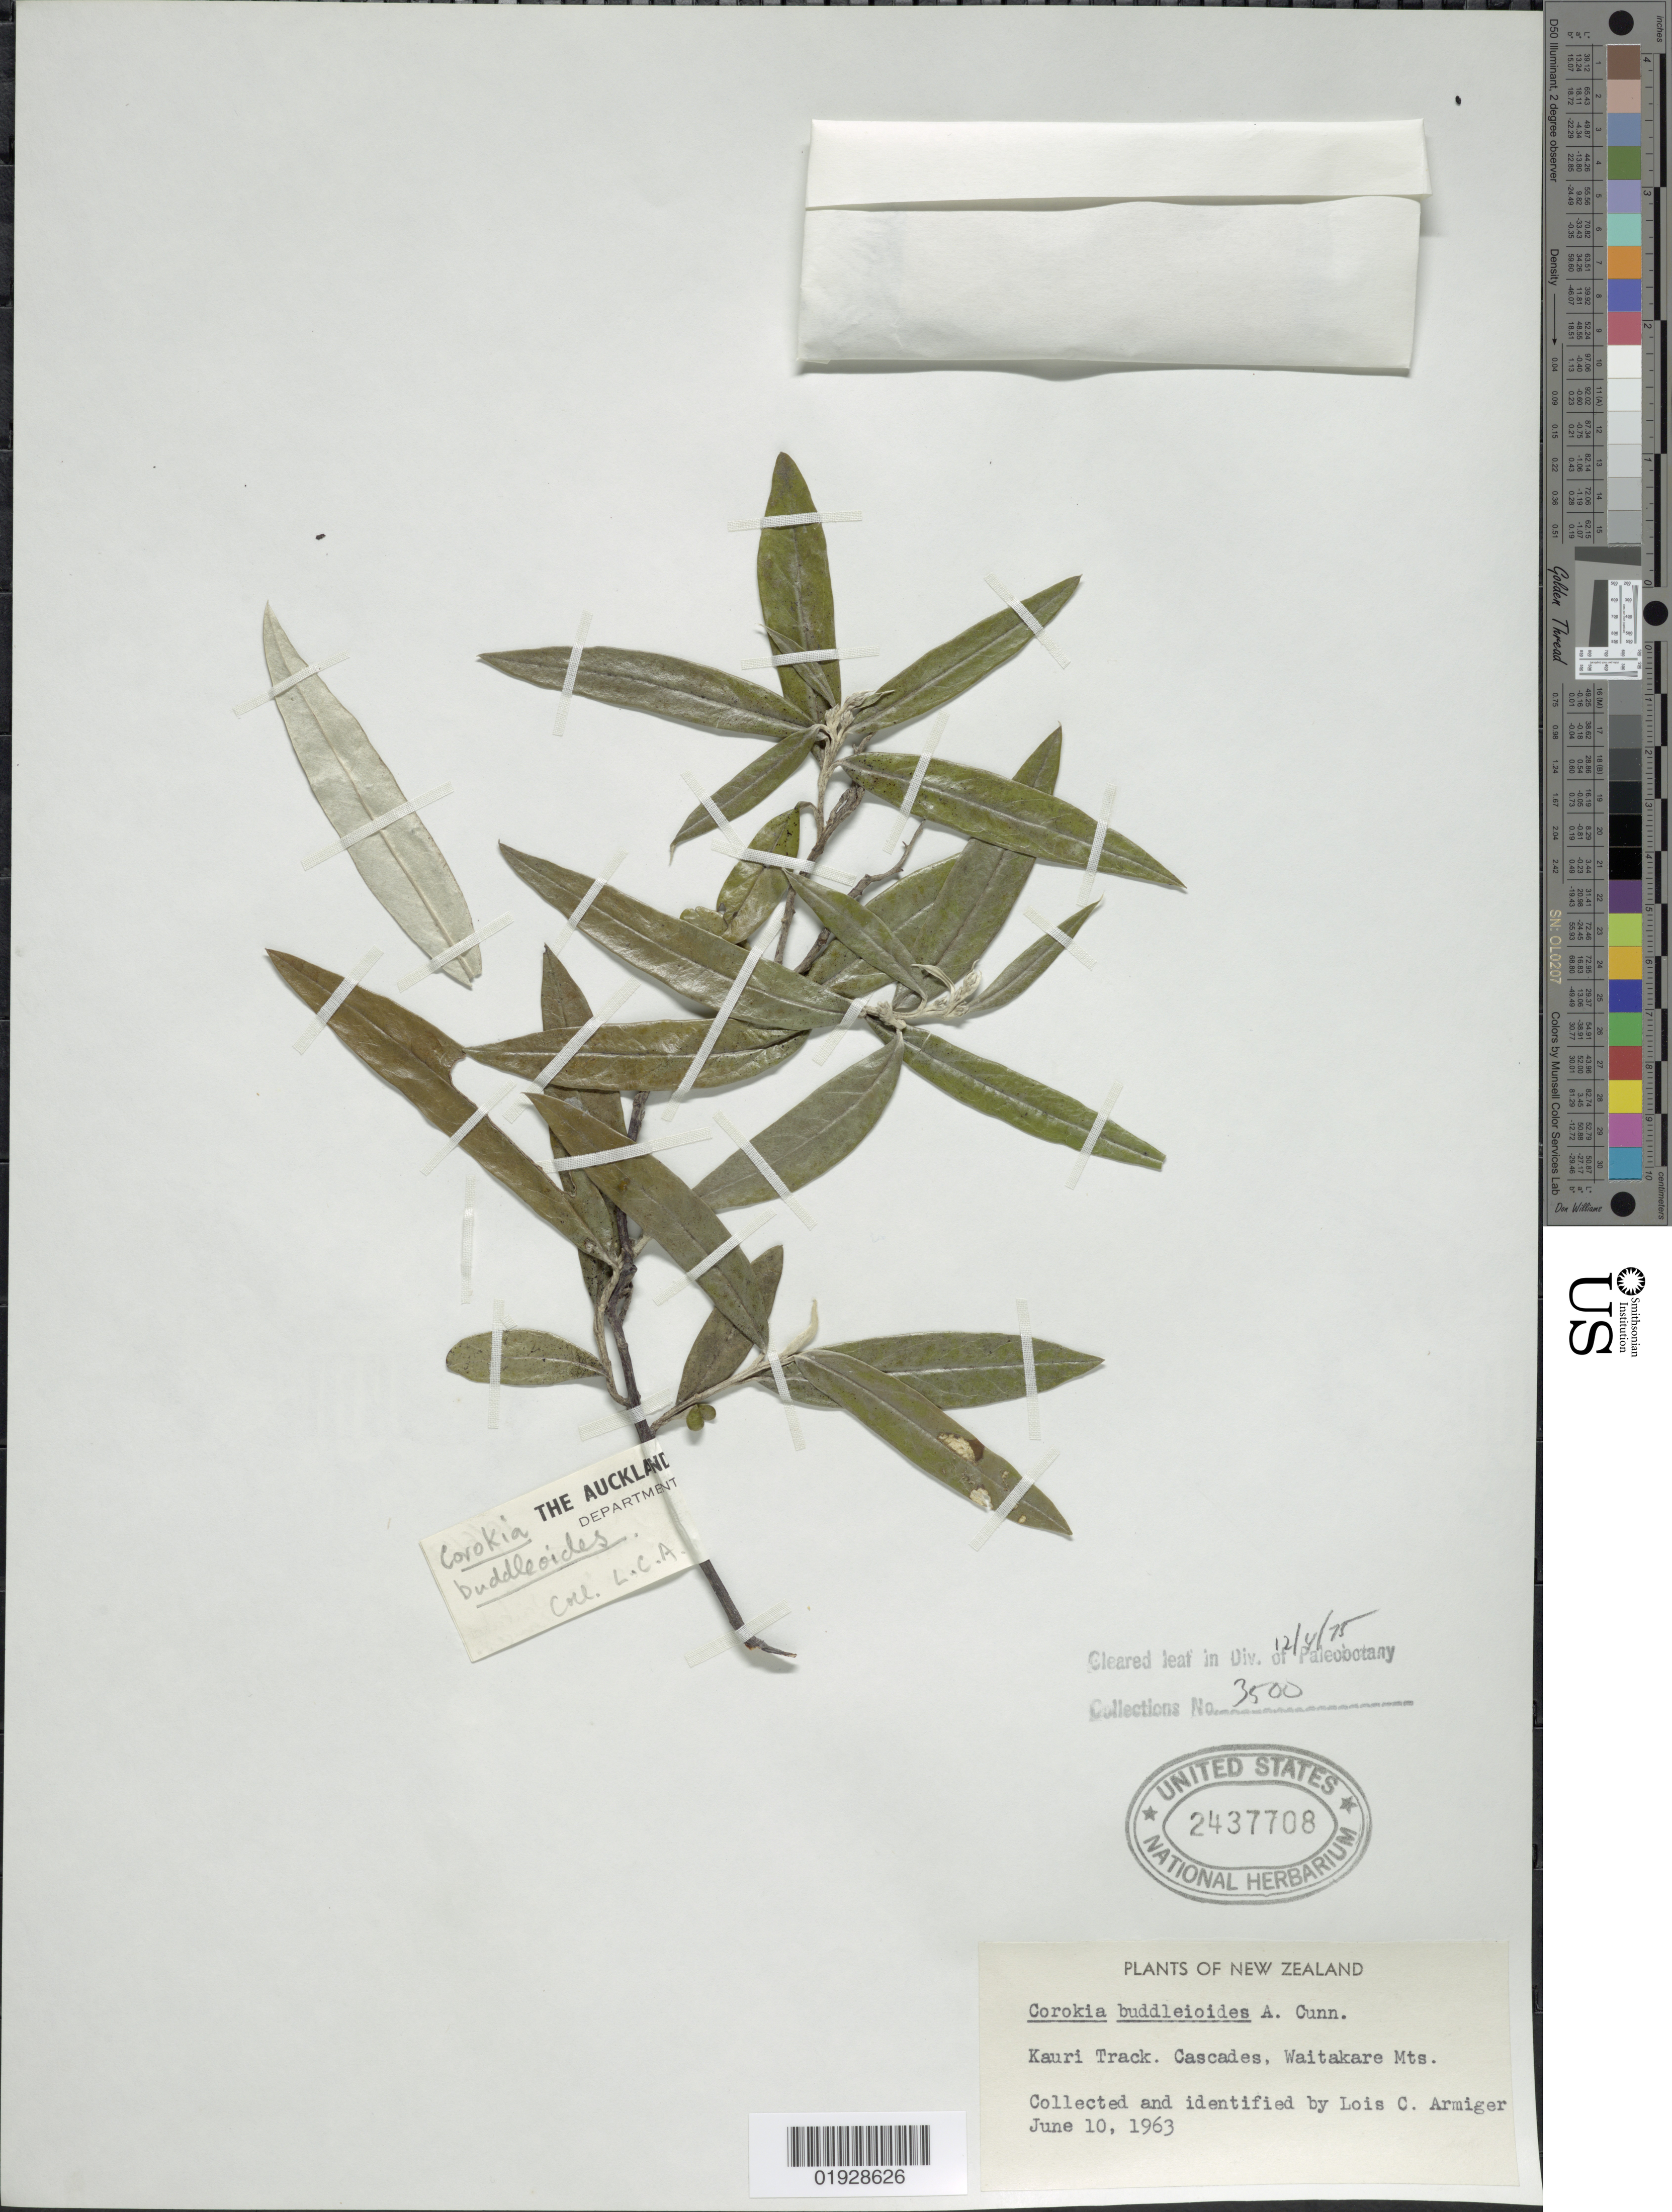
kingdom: Plantae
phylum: Tracheophyta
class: Magnoliopsida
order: Asterales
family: Argophyllaceae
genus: Corokia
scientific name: Corokia buddlejoides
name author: A. Cunn.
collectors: L. Armiger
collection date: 1963-06-10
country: New Zealand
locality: Kauri Track. Cascades, Waitakare Mts.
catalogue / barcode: US 2437708